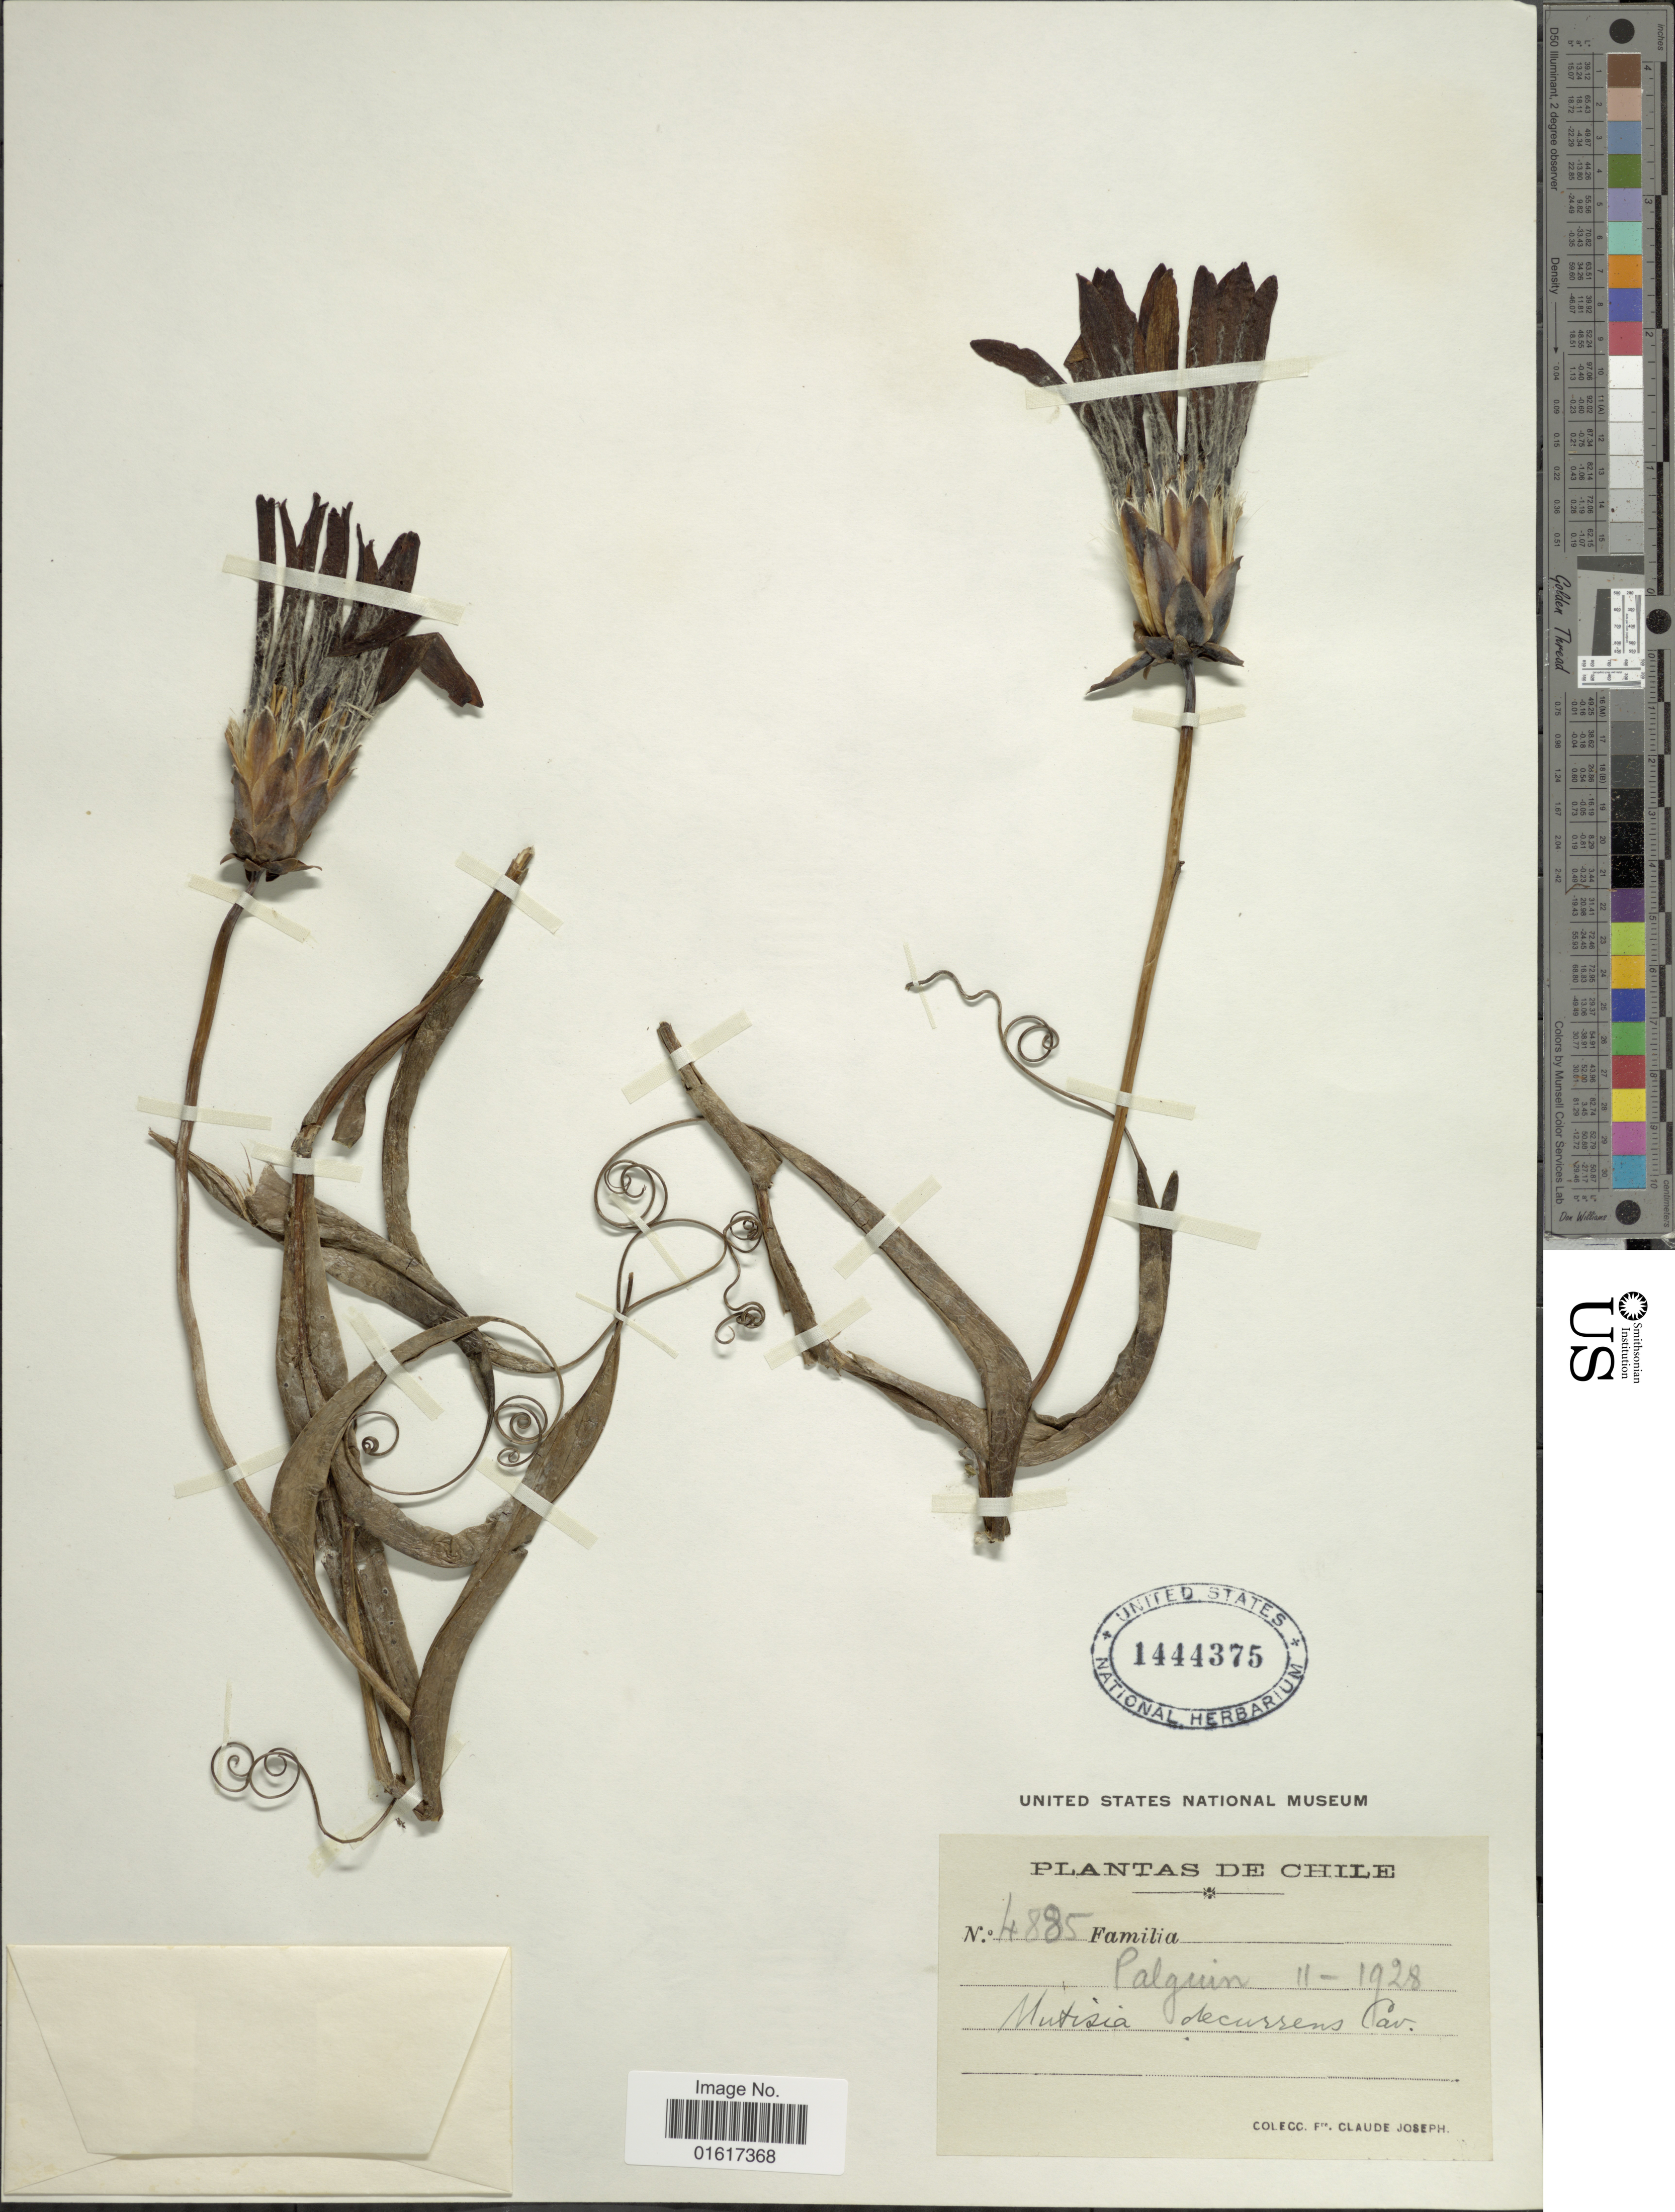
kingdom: Plantae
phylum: Tracheophyta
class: Magnoliopsida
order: Asterales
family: Asteraceae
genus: Mutisia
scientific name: Mutisia decurrens var. decurrens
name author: Cav.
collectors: Bro. Claude-Joseph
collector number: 4885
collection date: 1928-11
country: Chile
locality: Palguin [unsure placement]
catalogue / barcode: US 1444375